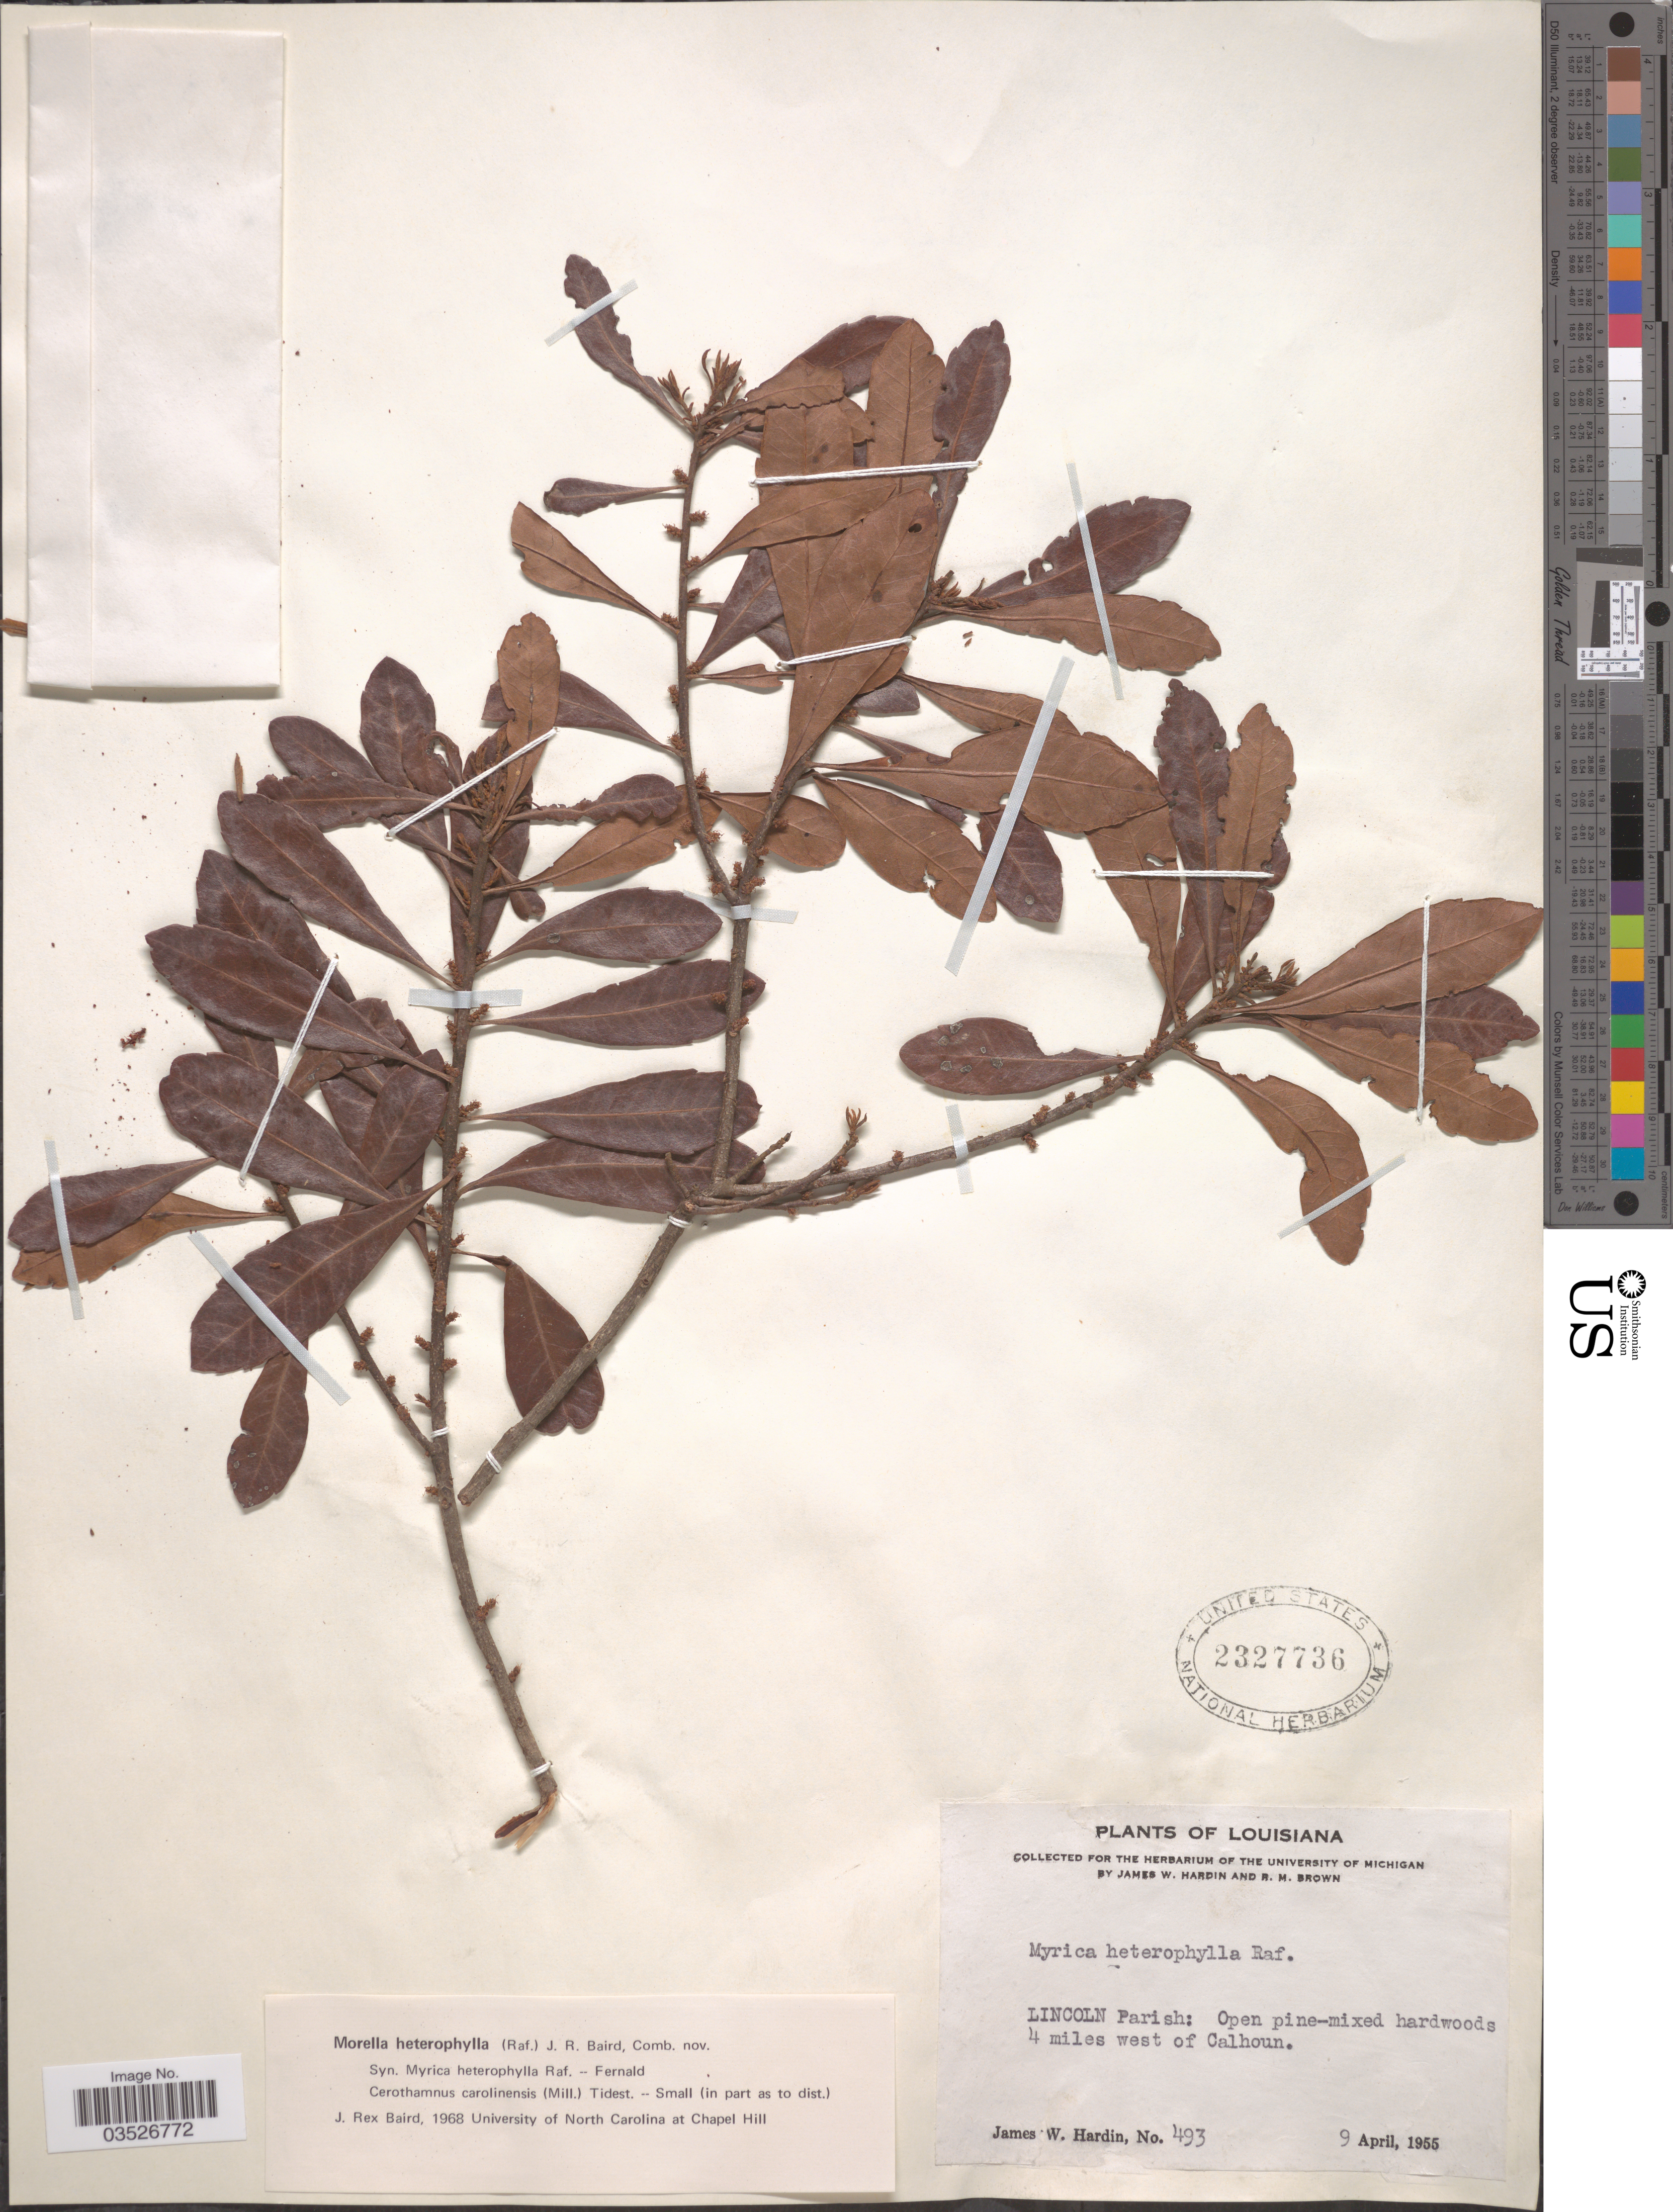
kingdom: Plantae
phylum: Tracheophyta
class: Magnoliopsida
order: Fagales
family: Myricaceae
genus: Morella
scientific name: Morella caroliniensis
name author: (Mill.) Small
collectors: J. W. Hardin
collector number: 493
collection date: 1955-04-09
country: United States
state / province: Louisiana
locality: Lincoln Parish: Open pine-mixed hardwoods 4 miles west of Calhoun.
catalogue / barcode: US 2327736